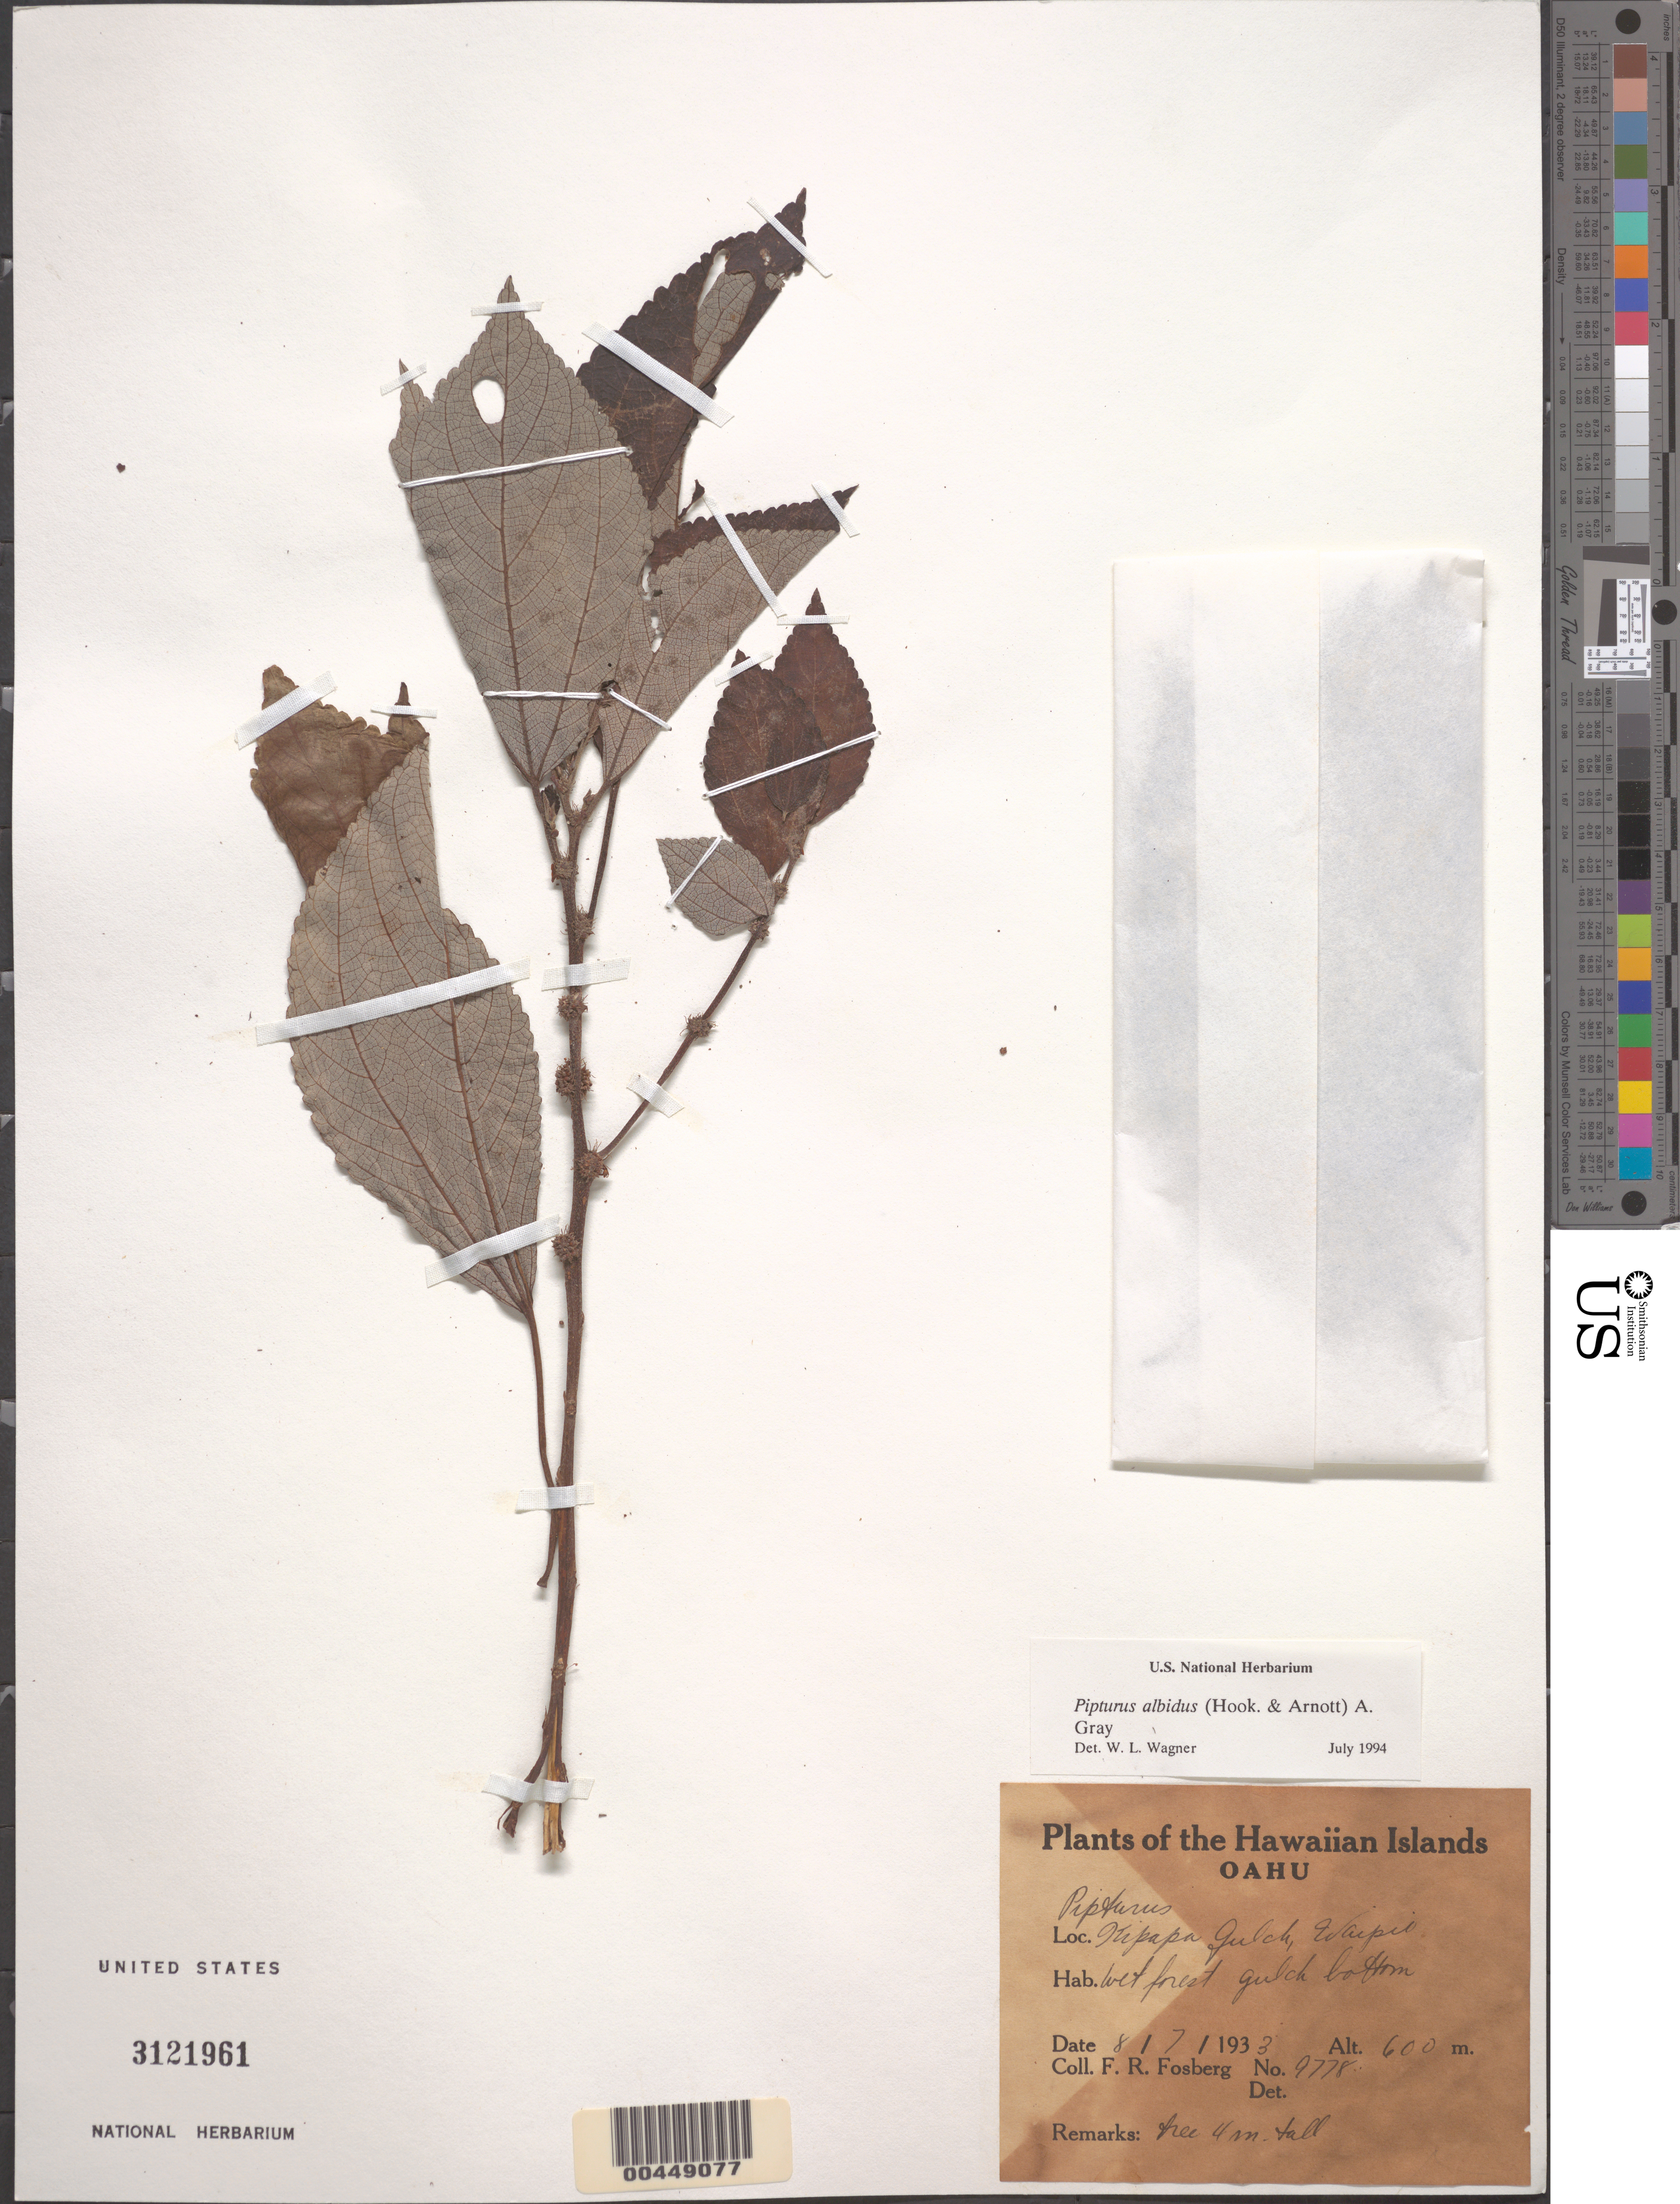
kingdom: Plantae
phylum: Tracheophyta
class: Magnoliopsida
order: Rosales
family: Urticaceae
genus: Pipturus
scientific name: Pipturus albidus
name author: (Hook. & Arn.) A. Gray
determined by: Wagner, W. L., (BOT), Smithsonian Institution - National Museum of Natural History (UNITED STATES)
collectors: F. R. Fosberg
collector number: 9778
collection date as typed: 8 Jul 1933 or 7 Aug 1933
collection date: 1933-07-08 or 1933-08-07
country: United States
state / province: Hawaii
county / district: Honolulu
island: Oahu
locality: Kipapa Gulch, Ulupu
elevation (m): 600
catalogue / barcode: US 3121961